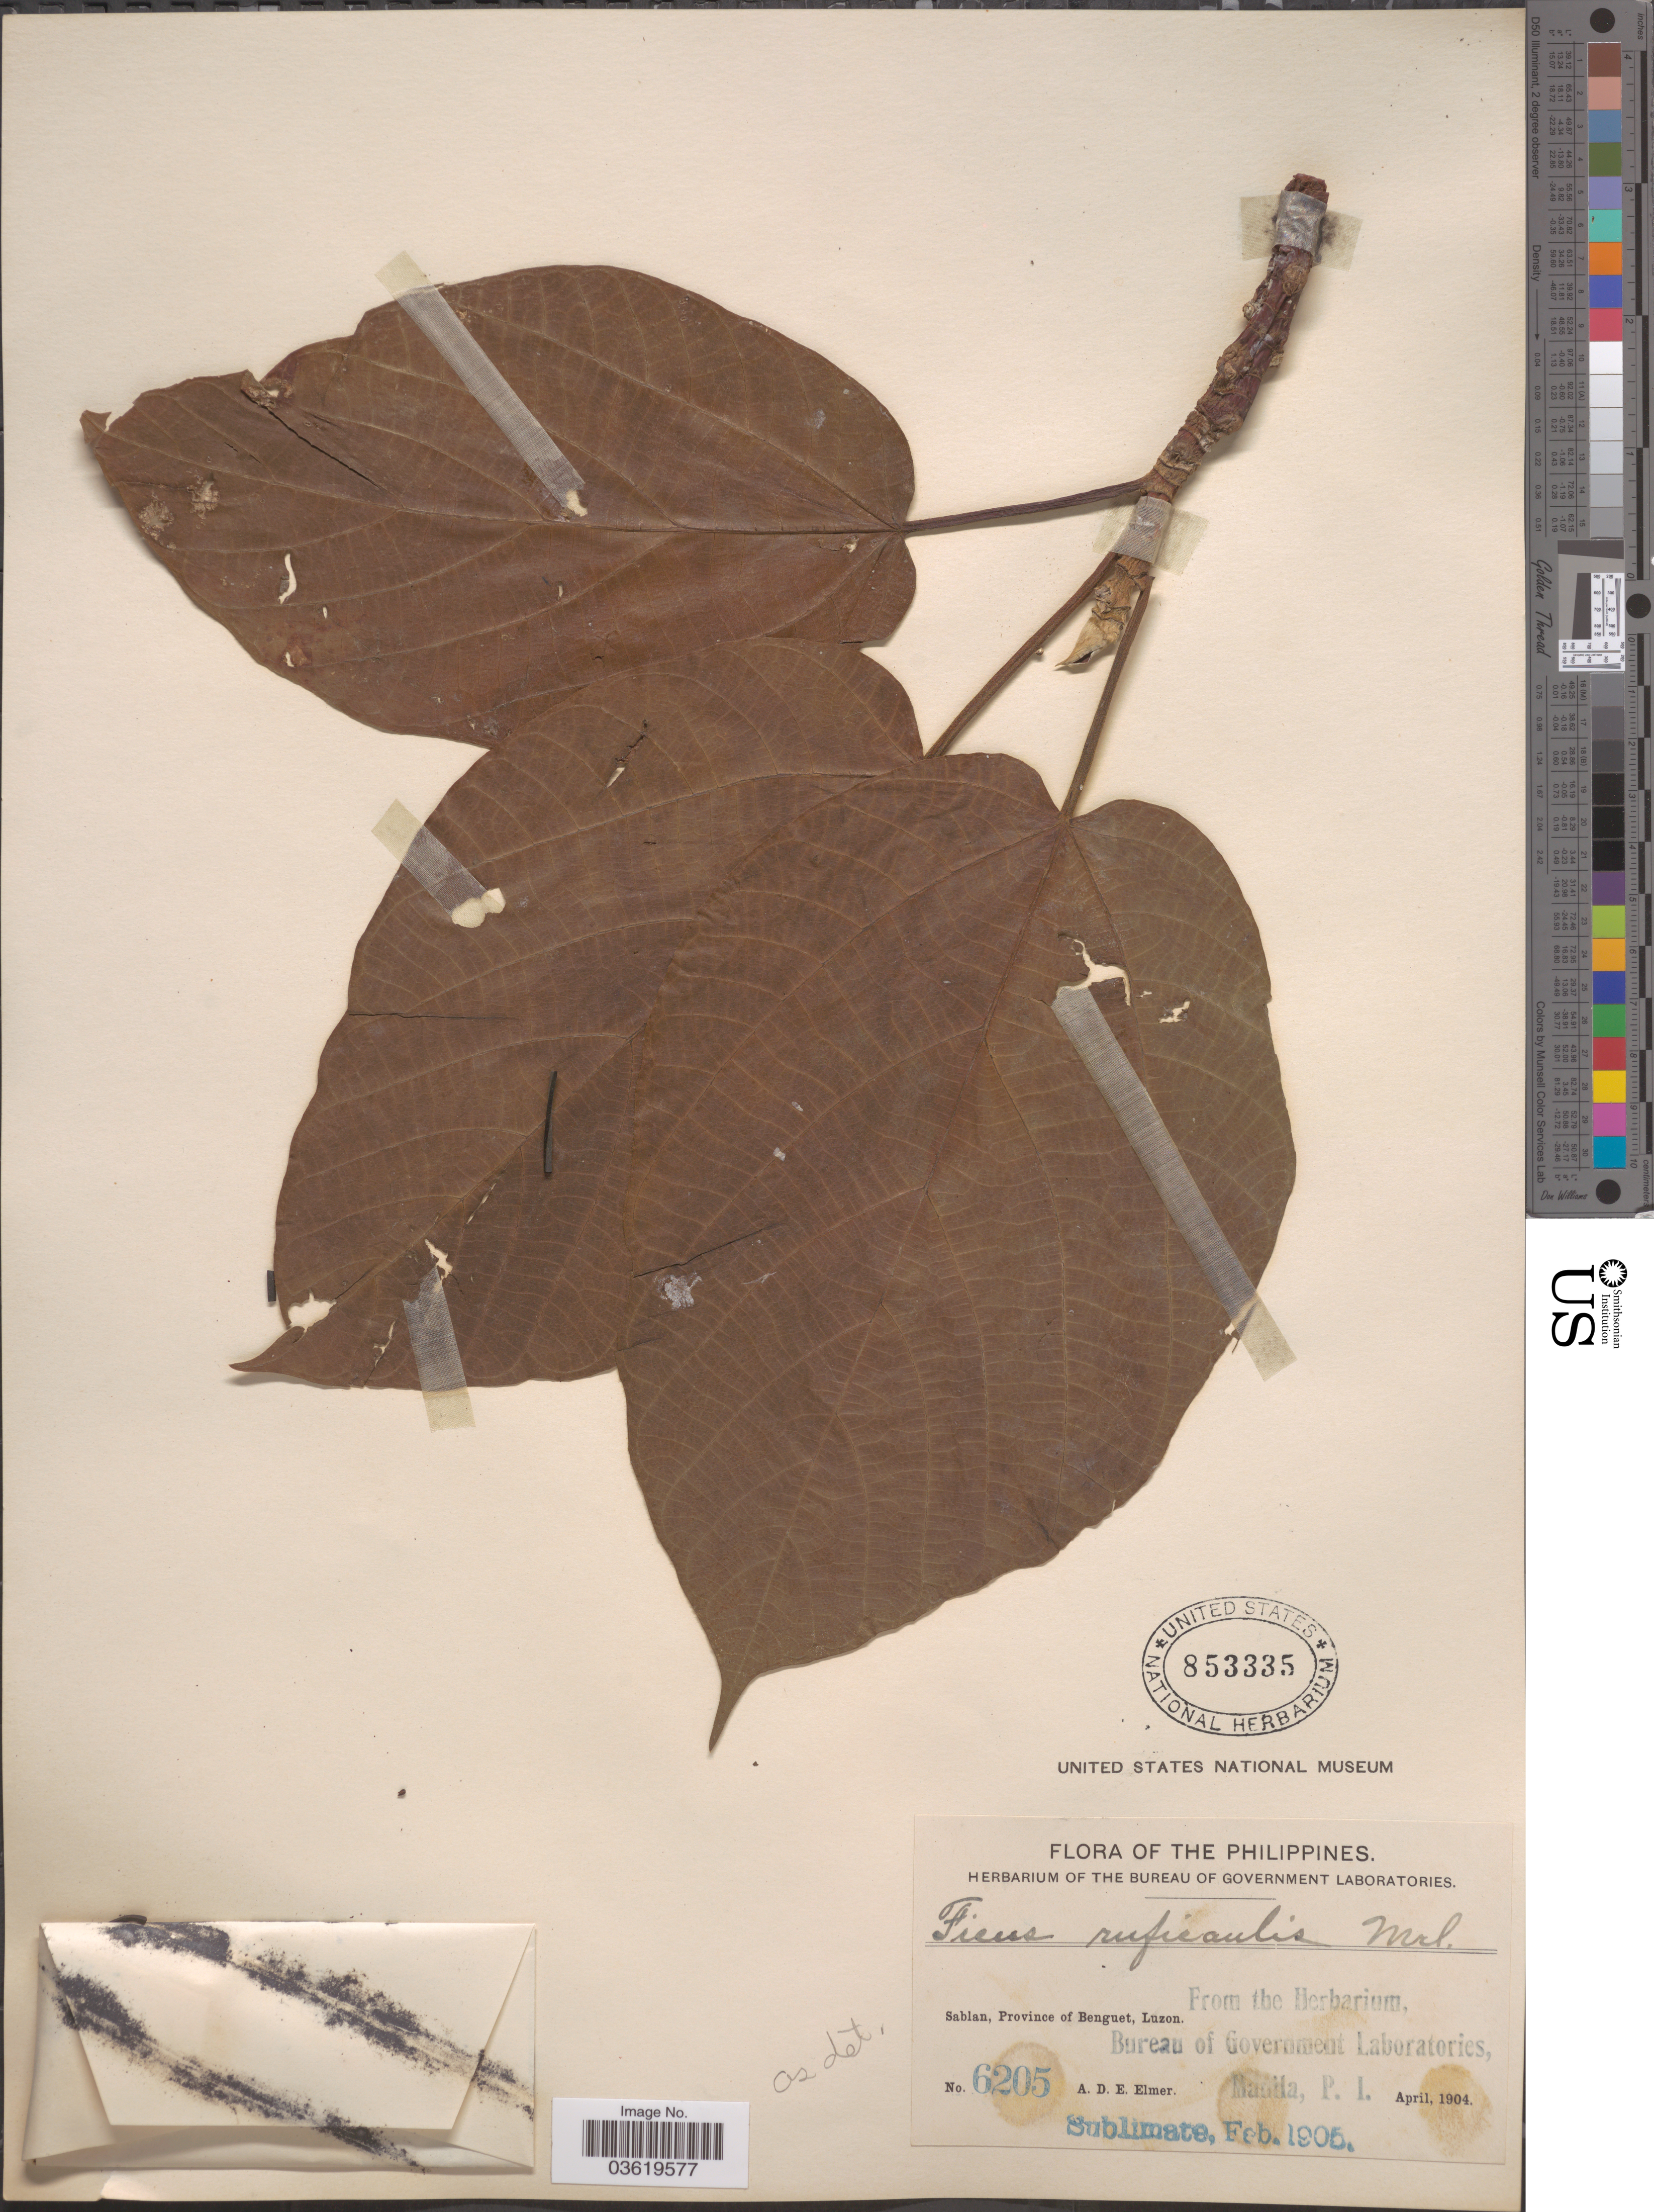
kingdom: Plantae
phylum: Tracheophyta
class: Magnoliopsida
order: Rosales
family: Moraceae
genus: Ficus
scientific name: Ficus ruficaulis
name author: Merr.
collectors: A. D. E. Elmer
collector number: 6205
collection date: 1904-04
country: Philippines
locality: Sablan, Province of Benguet, Luzon.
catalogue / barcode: US 853335